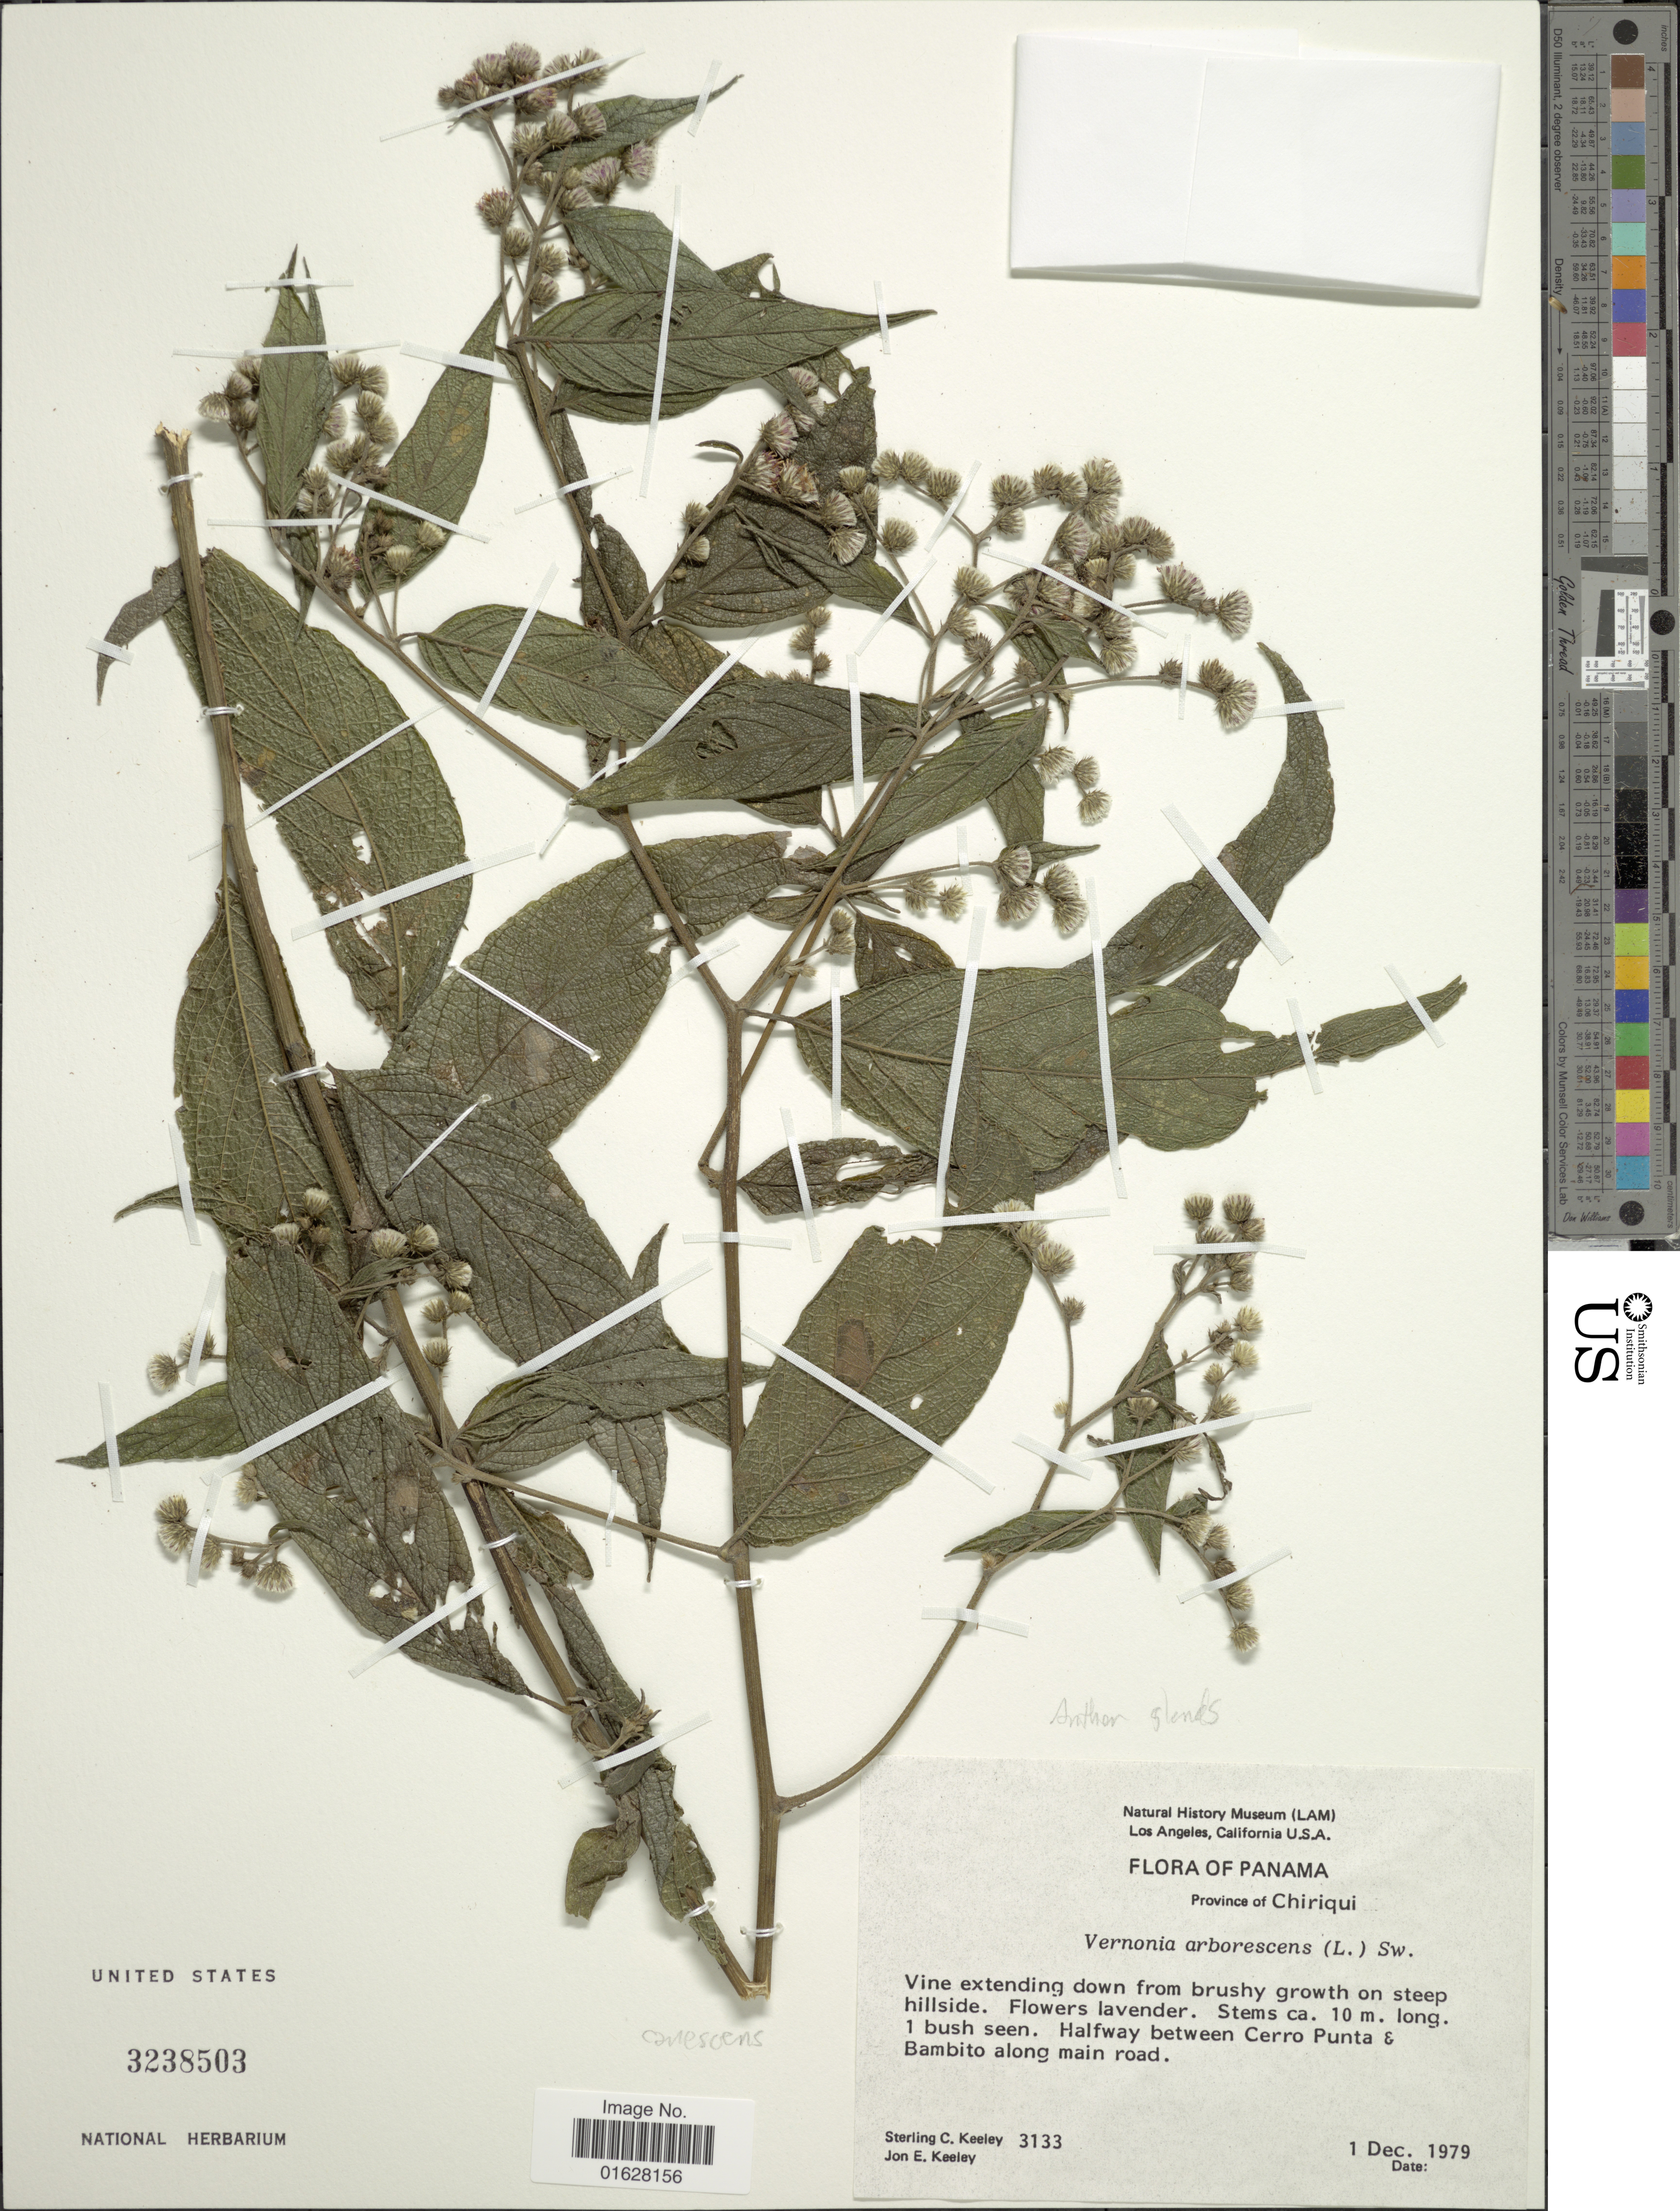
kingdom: Plantae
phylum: Tracheophyta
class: Magnoliopsida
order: Asterales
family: Asteraceae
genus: Lepidaploa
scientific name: Lepidaploa canescens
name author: (Kunth) H. Rob.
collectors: S. C. Keeley & J. E. Keeley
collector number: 3133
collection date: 1979-12-01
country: Panama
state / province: Chiriqui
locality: Province of Chiriqui, halfway between Cerro Punta & Bambito along main road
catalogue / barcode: US 3238503